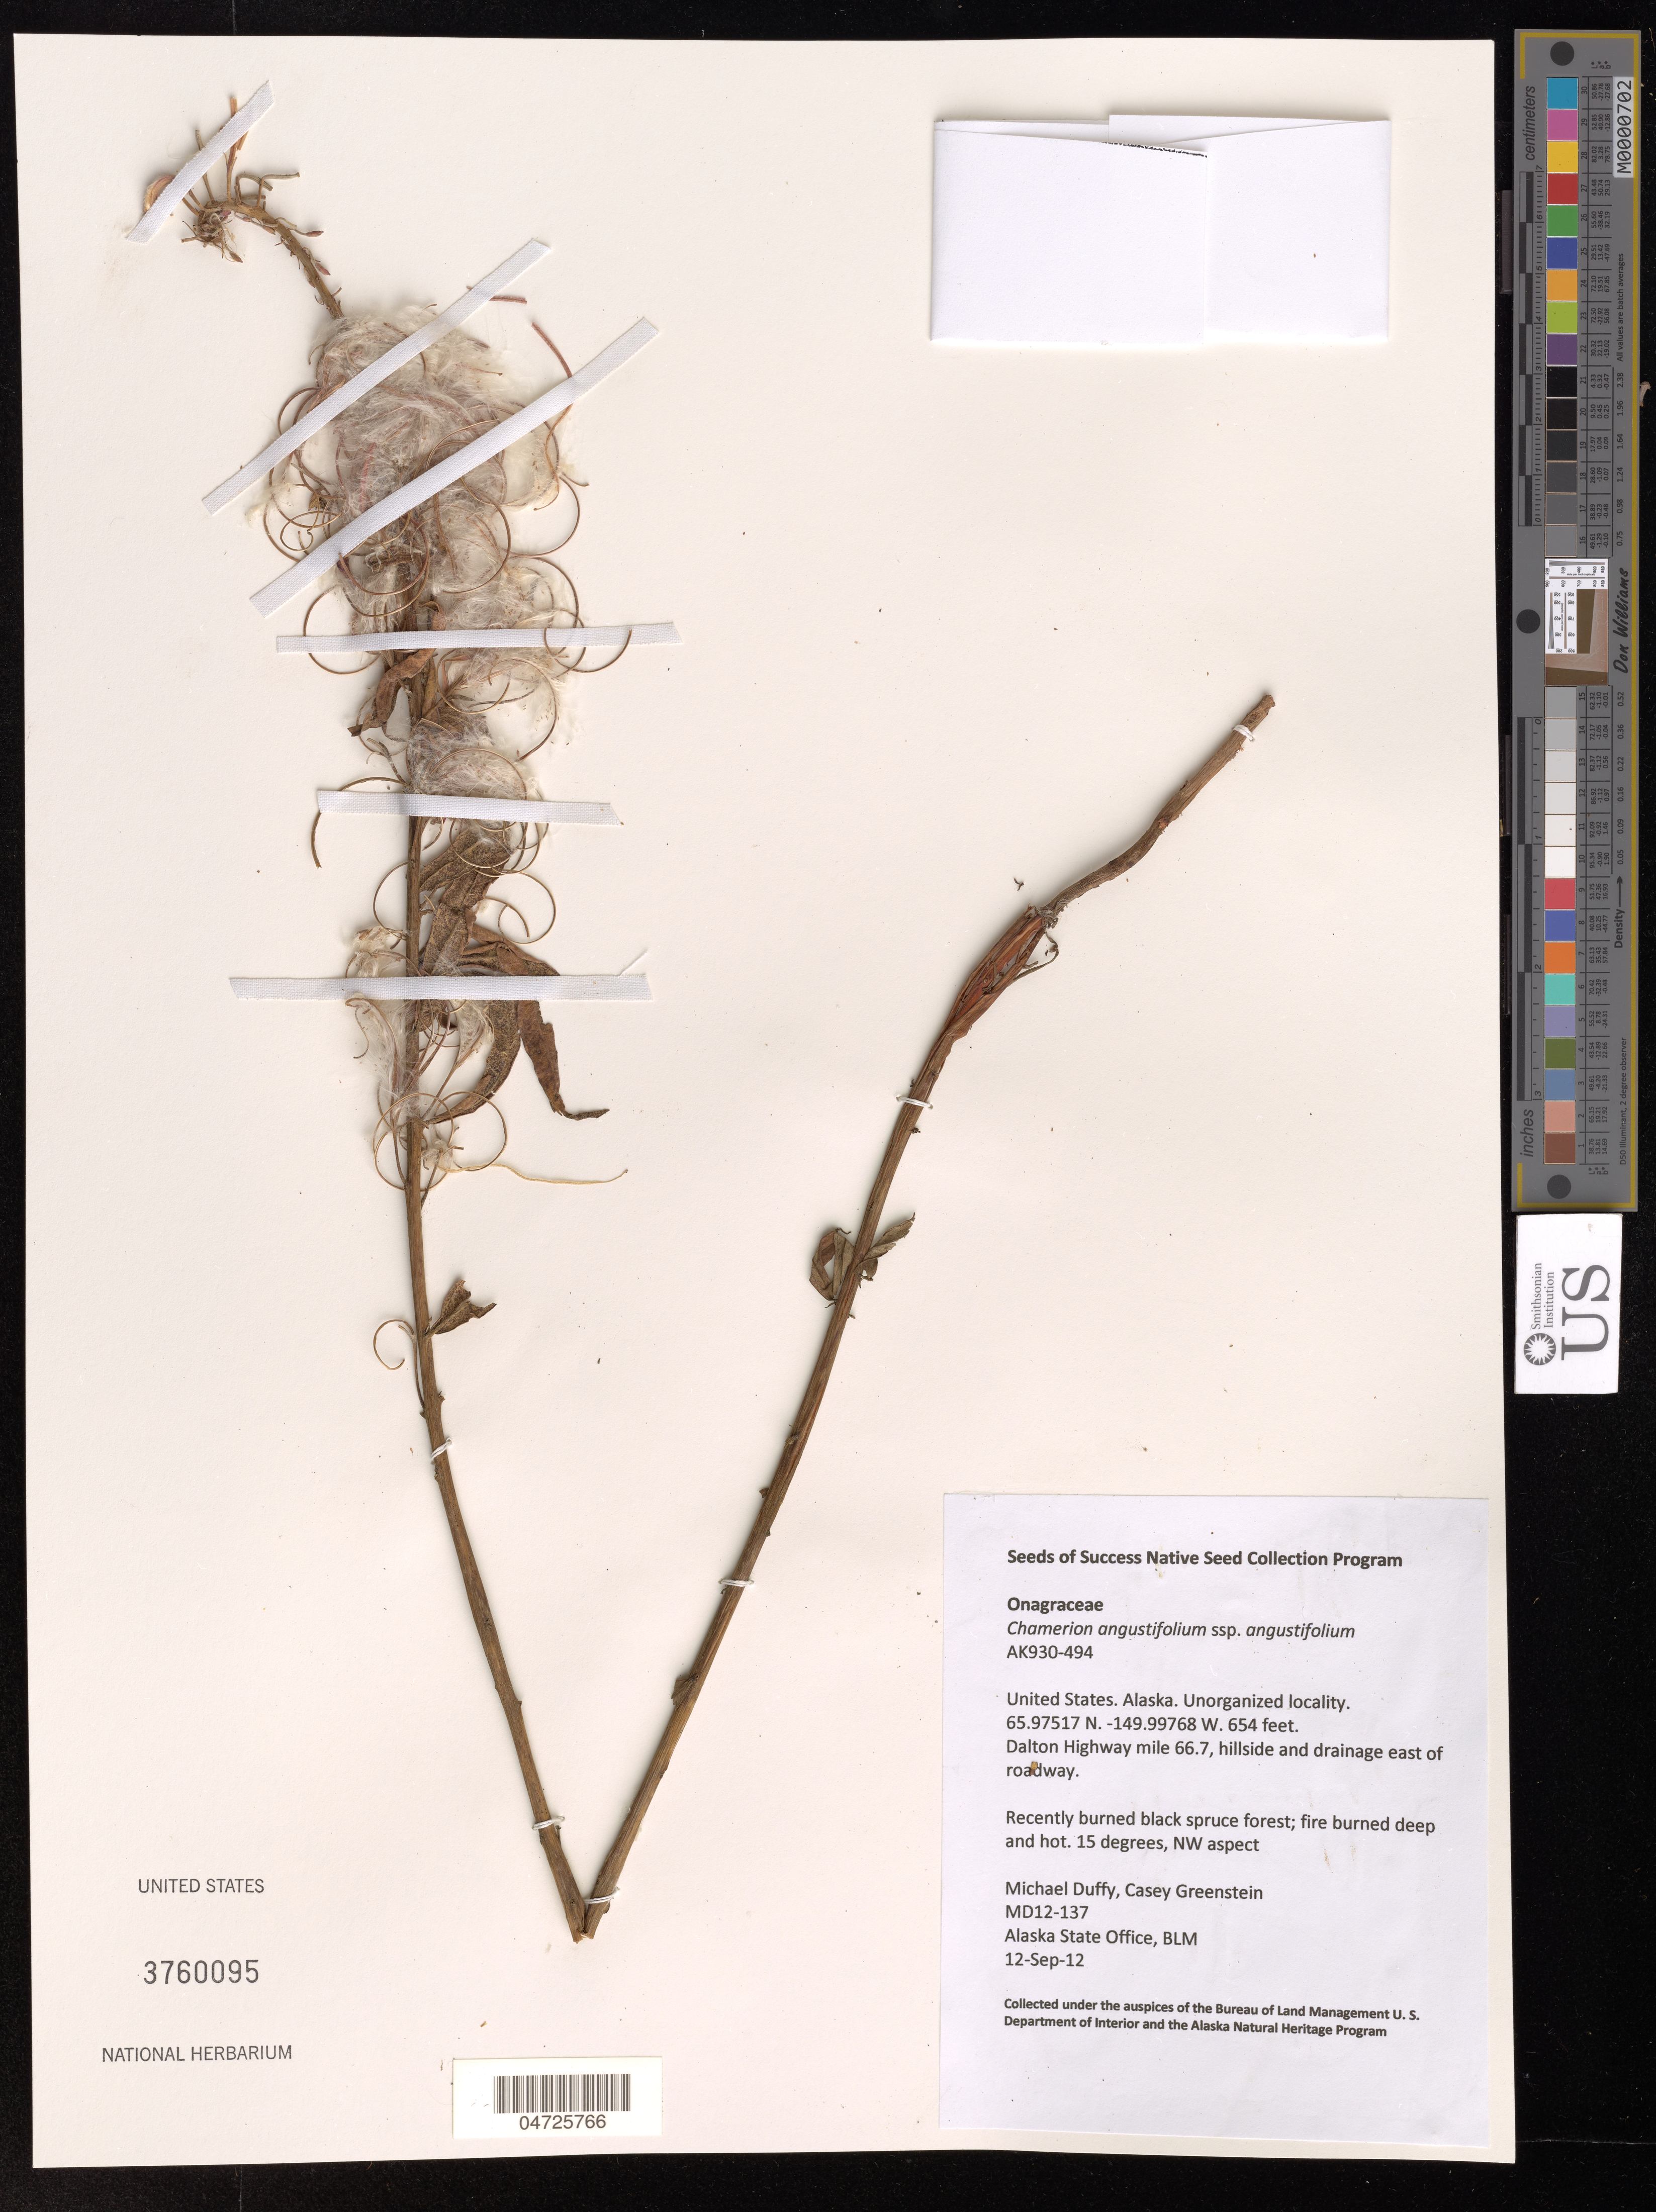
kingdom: Plantae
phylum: Tracheophyta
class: Magnoliopsida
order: Myrtales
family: Onagraceae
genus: Chamerion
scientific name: Chamerion angustifolium subsp. angustifolium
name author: (L.) Holub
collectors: M. Duffy & C. Greenstein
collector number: MD12-137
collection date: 2012-09-12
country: United States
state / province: Alaska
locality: Dalton Highway mile 66.7, hillside and drainage east of roadway. NW aspect.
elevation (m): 199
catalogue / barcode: US 3760095